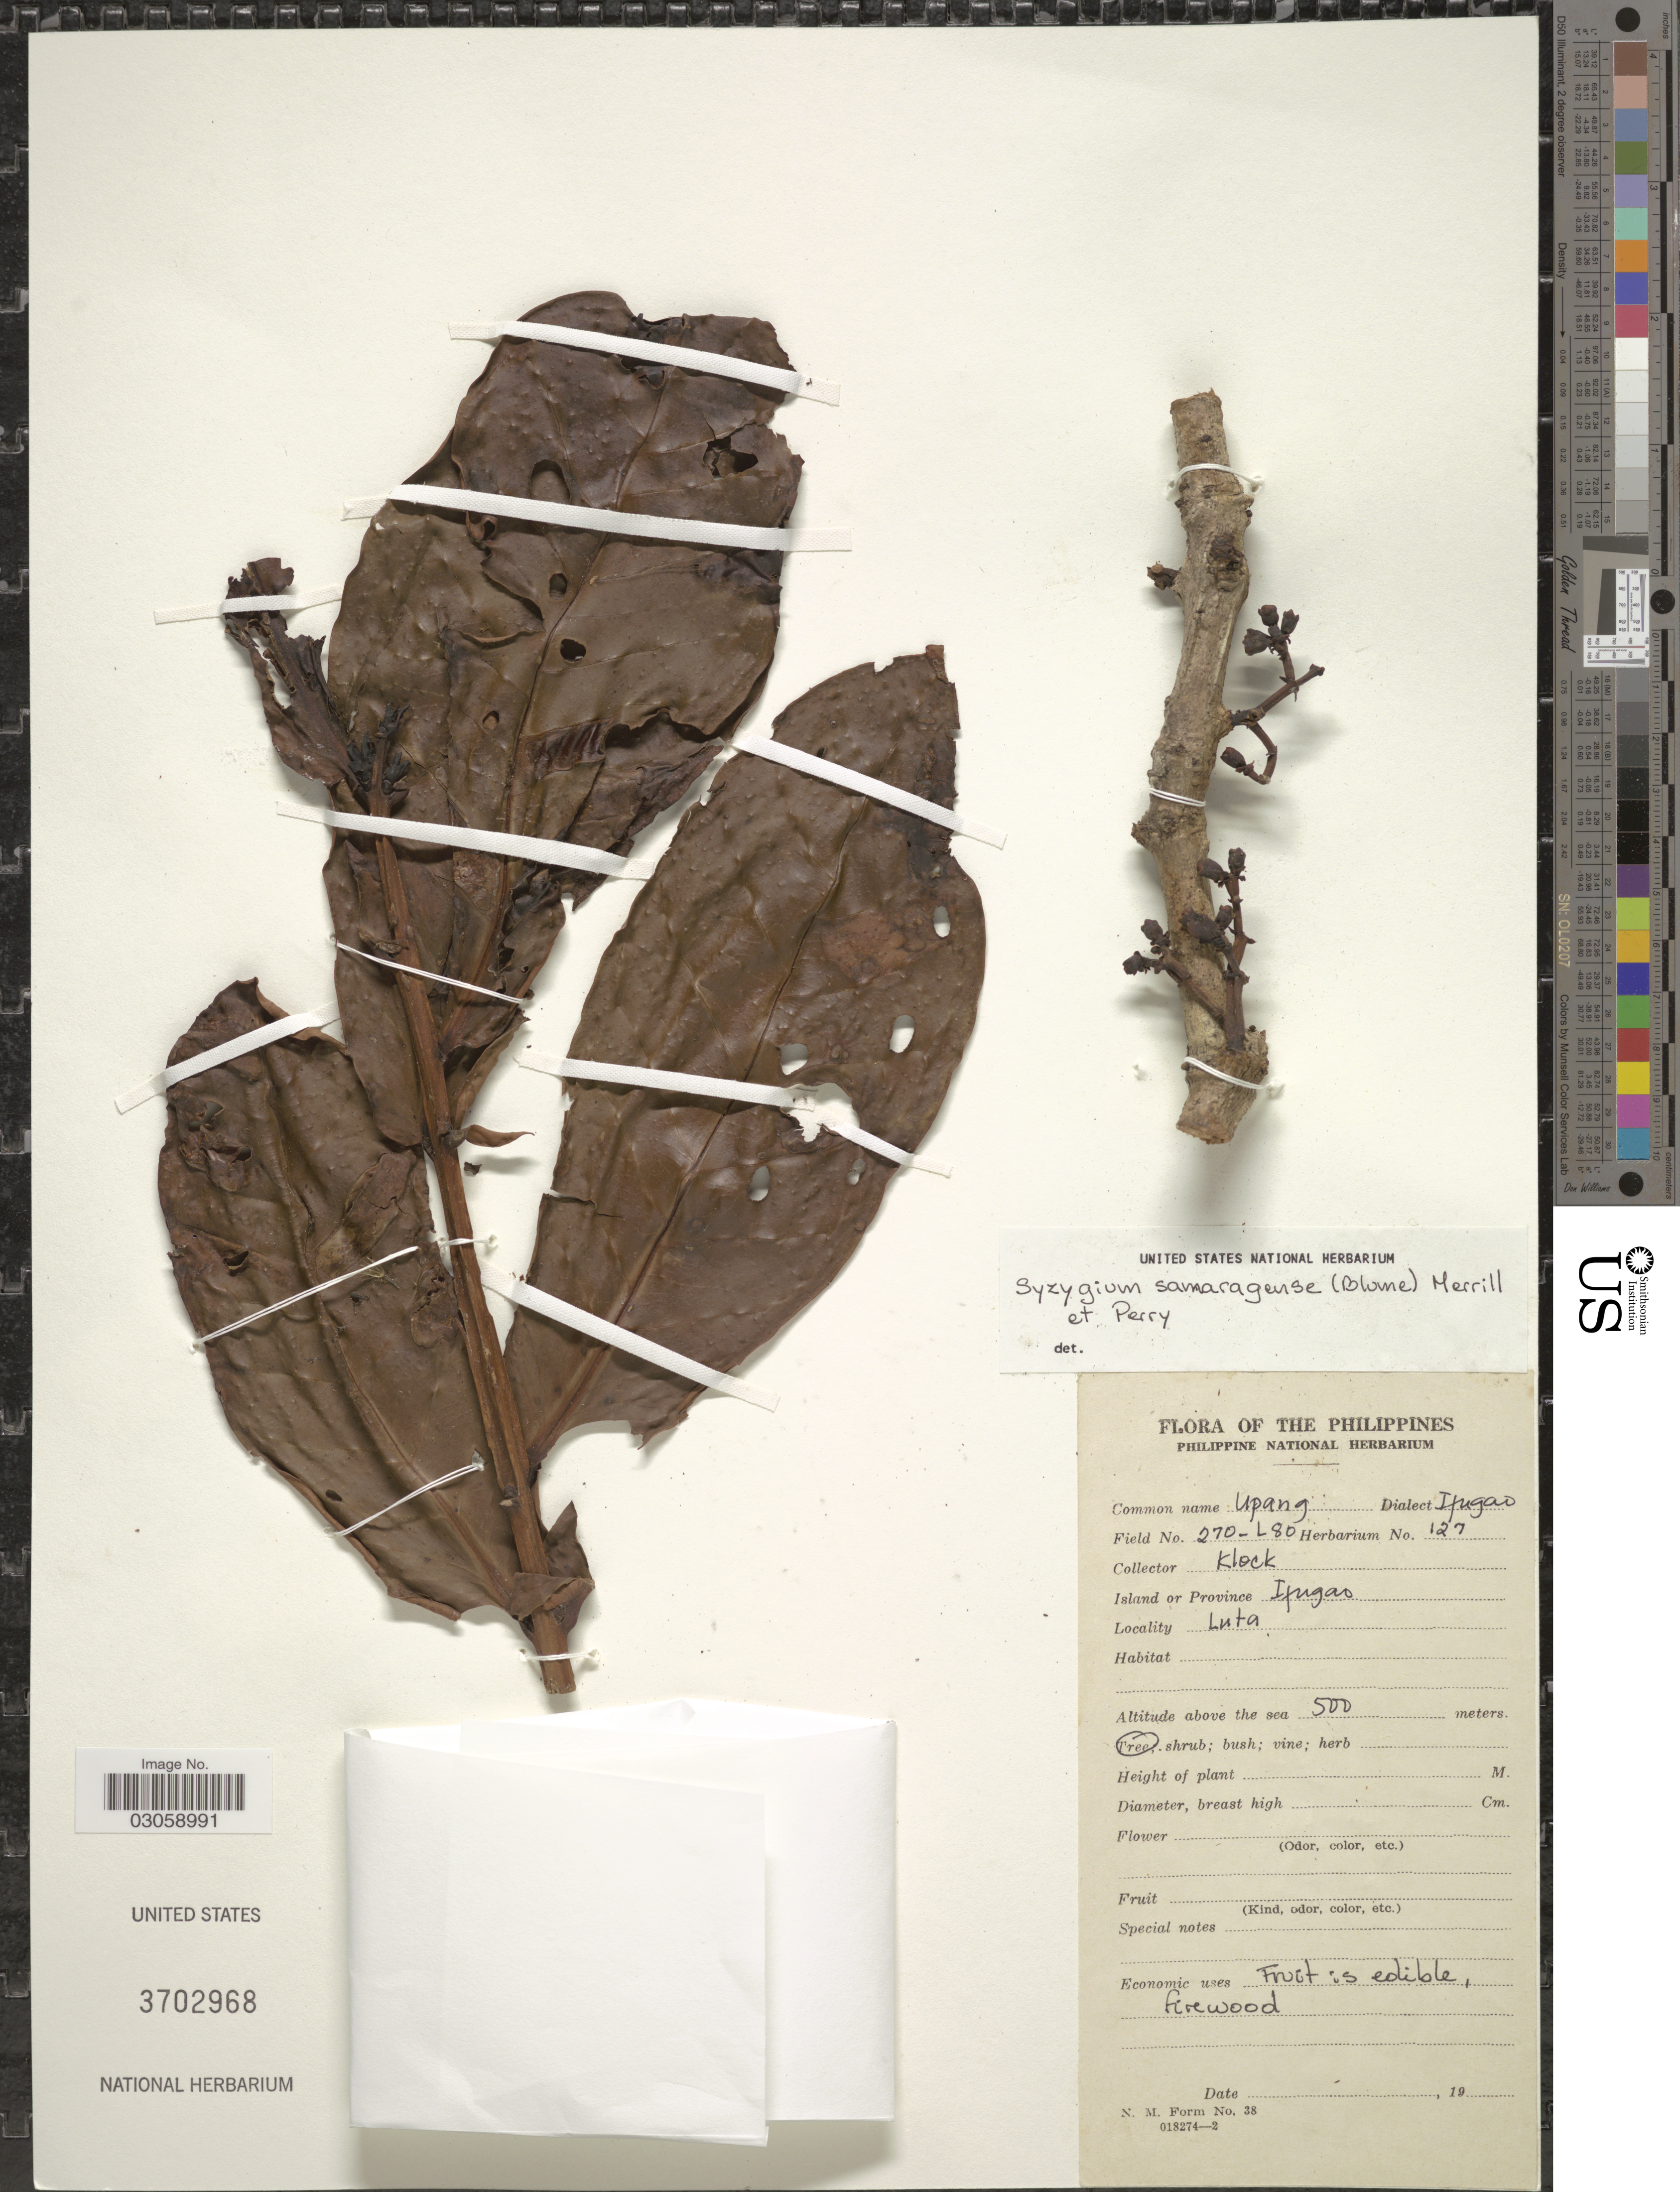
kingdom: Plantae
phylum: Tracheophyta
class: Magnoliopsida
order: Myrtales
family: Myrtaceae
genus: Syzygium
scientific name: Syzygium samarangense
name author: (Blume) Merr. & L.M. Perry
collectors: Klock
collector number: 270-L80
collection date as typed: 19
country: Philippines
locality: Island of Province Ifugao, Luta.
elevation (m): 500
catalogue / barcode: US 3702968